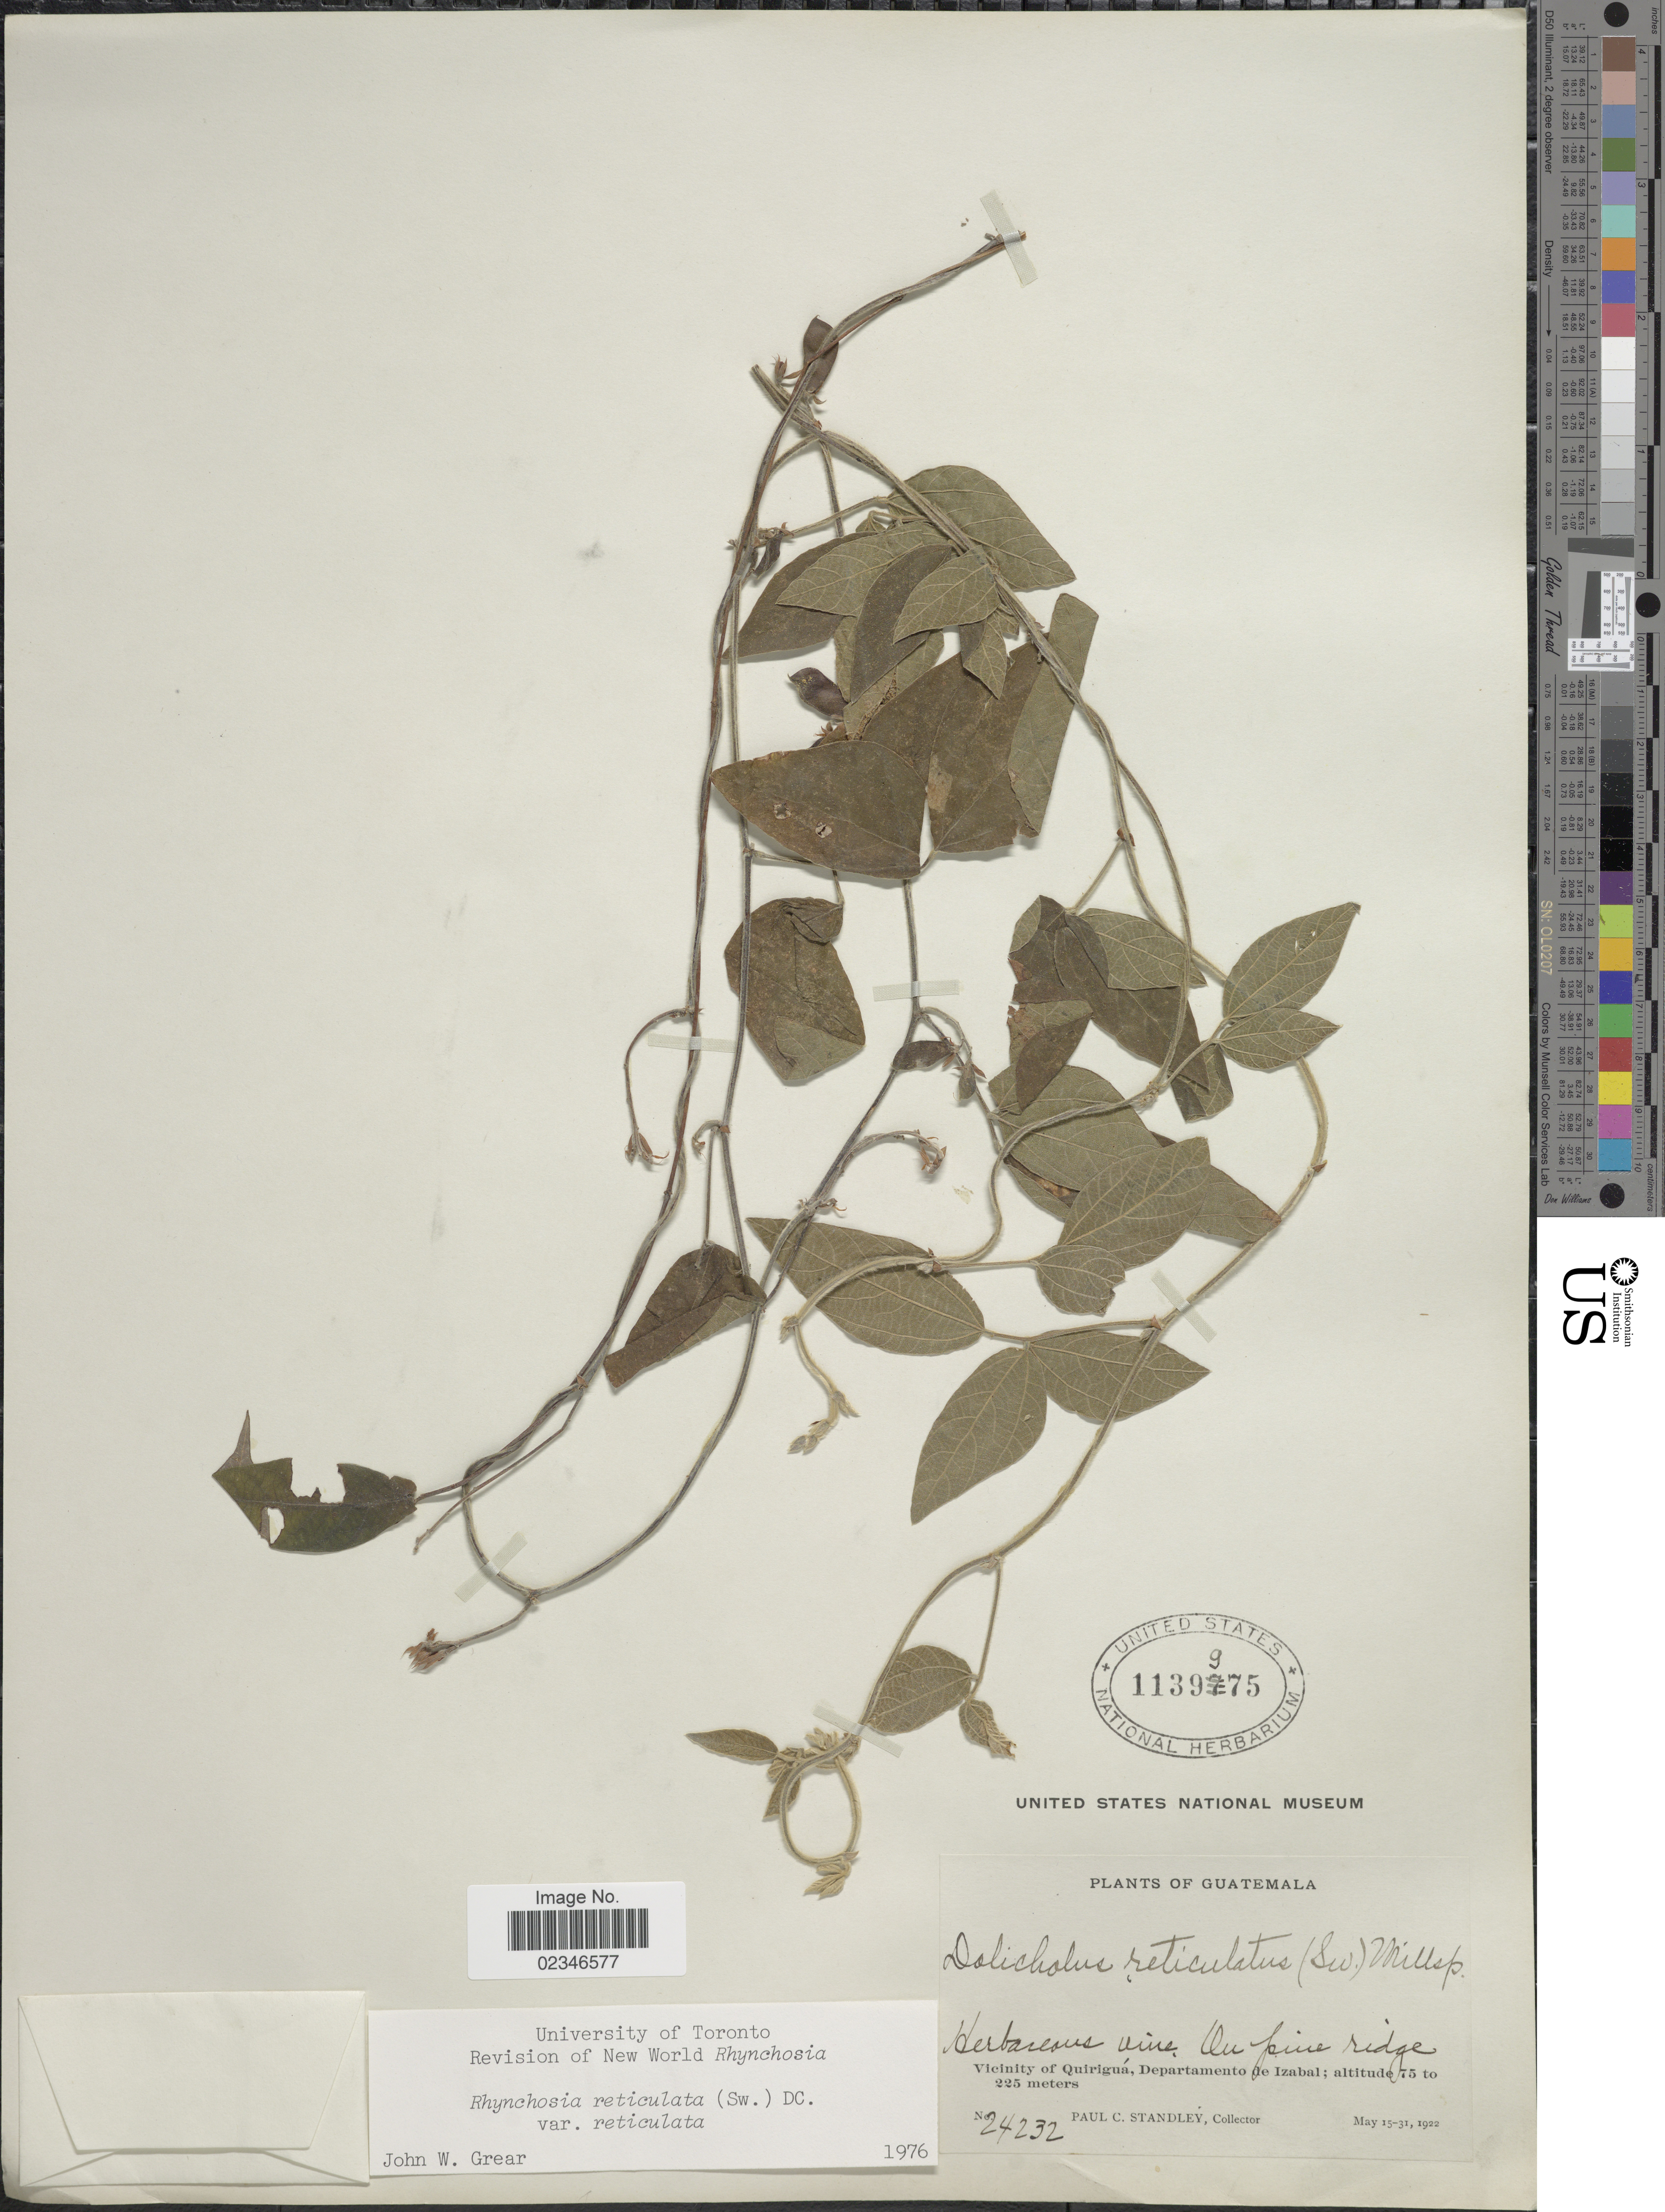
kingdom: Plantae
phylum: Tracheophyta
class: Magnoliopsida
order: Fabales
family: Fabaceae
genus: Rhynchosia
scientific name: Rhynchosia reticulata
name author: (Sw.) DC.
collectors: P. C. Standley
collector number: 24232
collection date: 1922-05-15/1922-05-31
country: Guatemala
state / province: Izabal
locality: Vicinity of Quirigua, Departamento de Izabal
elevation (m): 75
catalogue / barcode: US 1139975